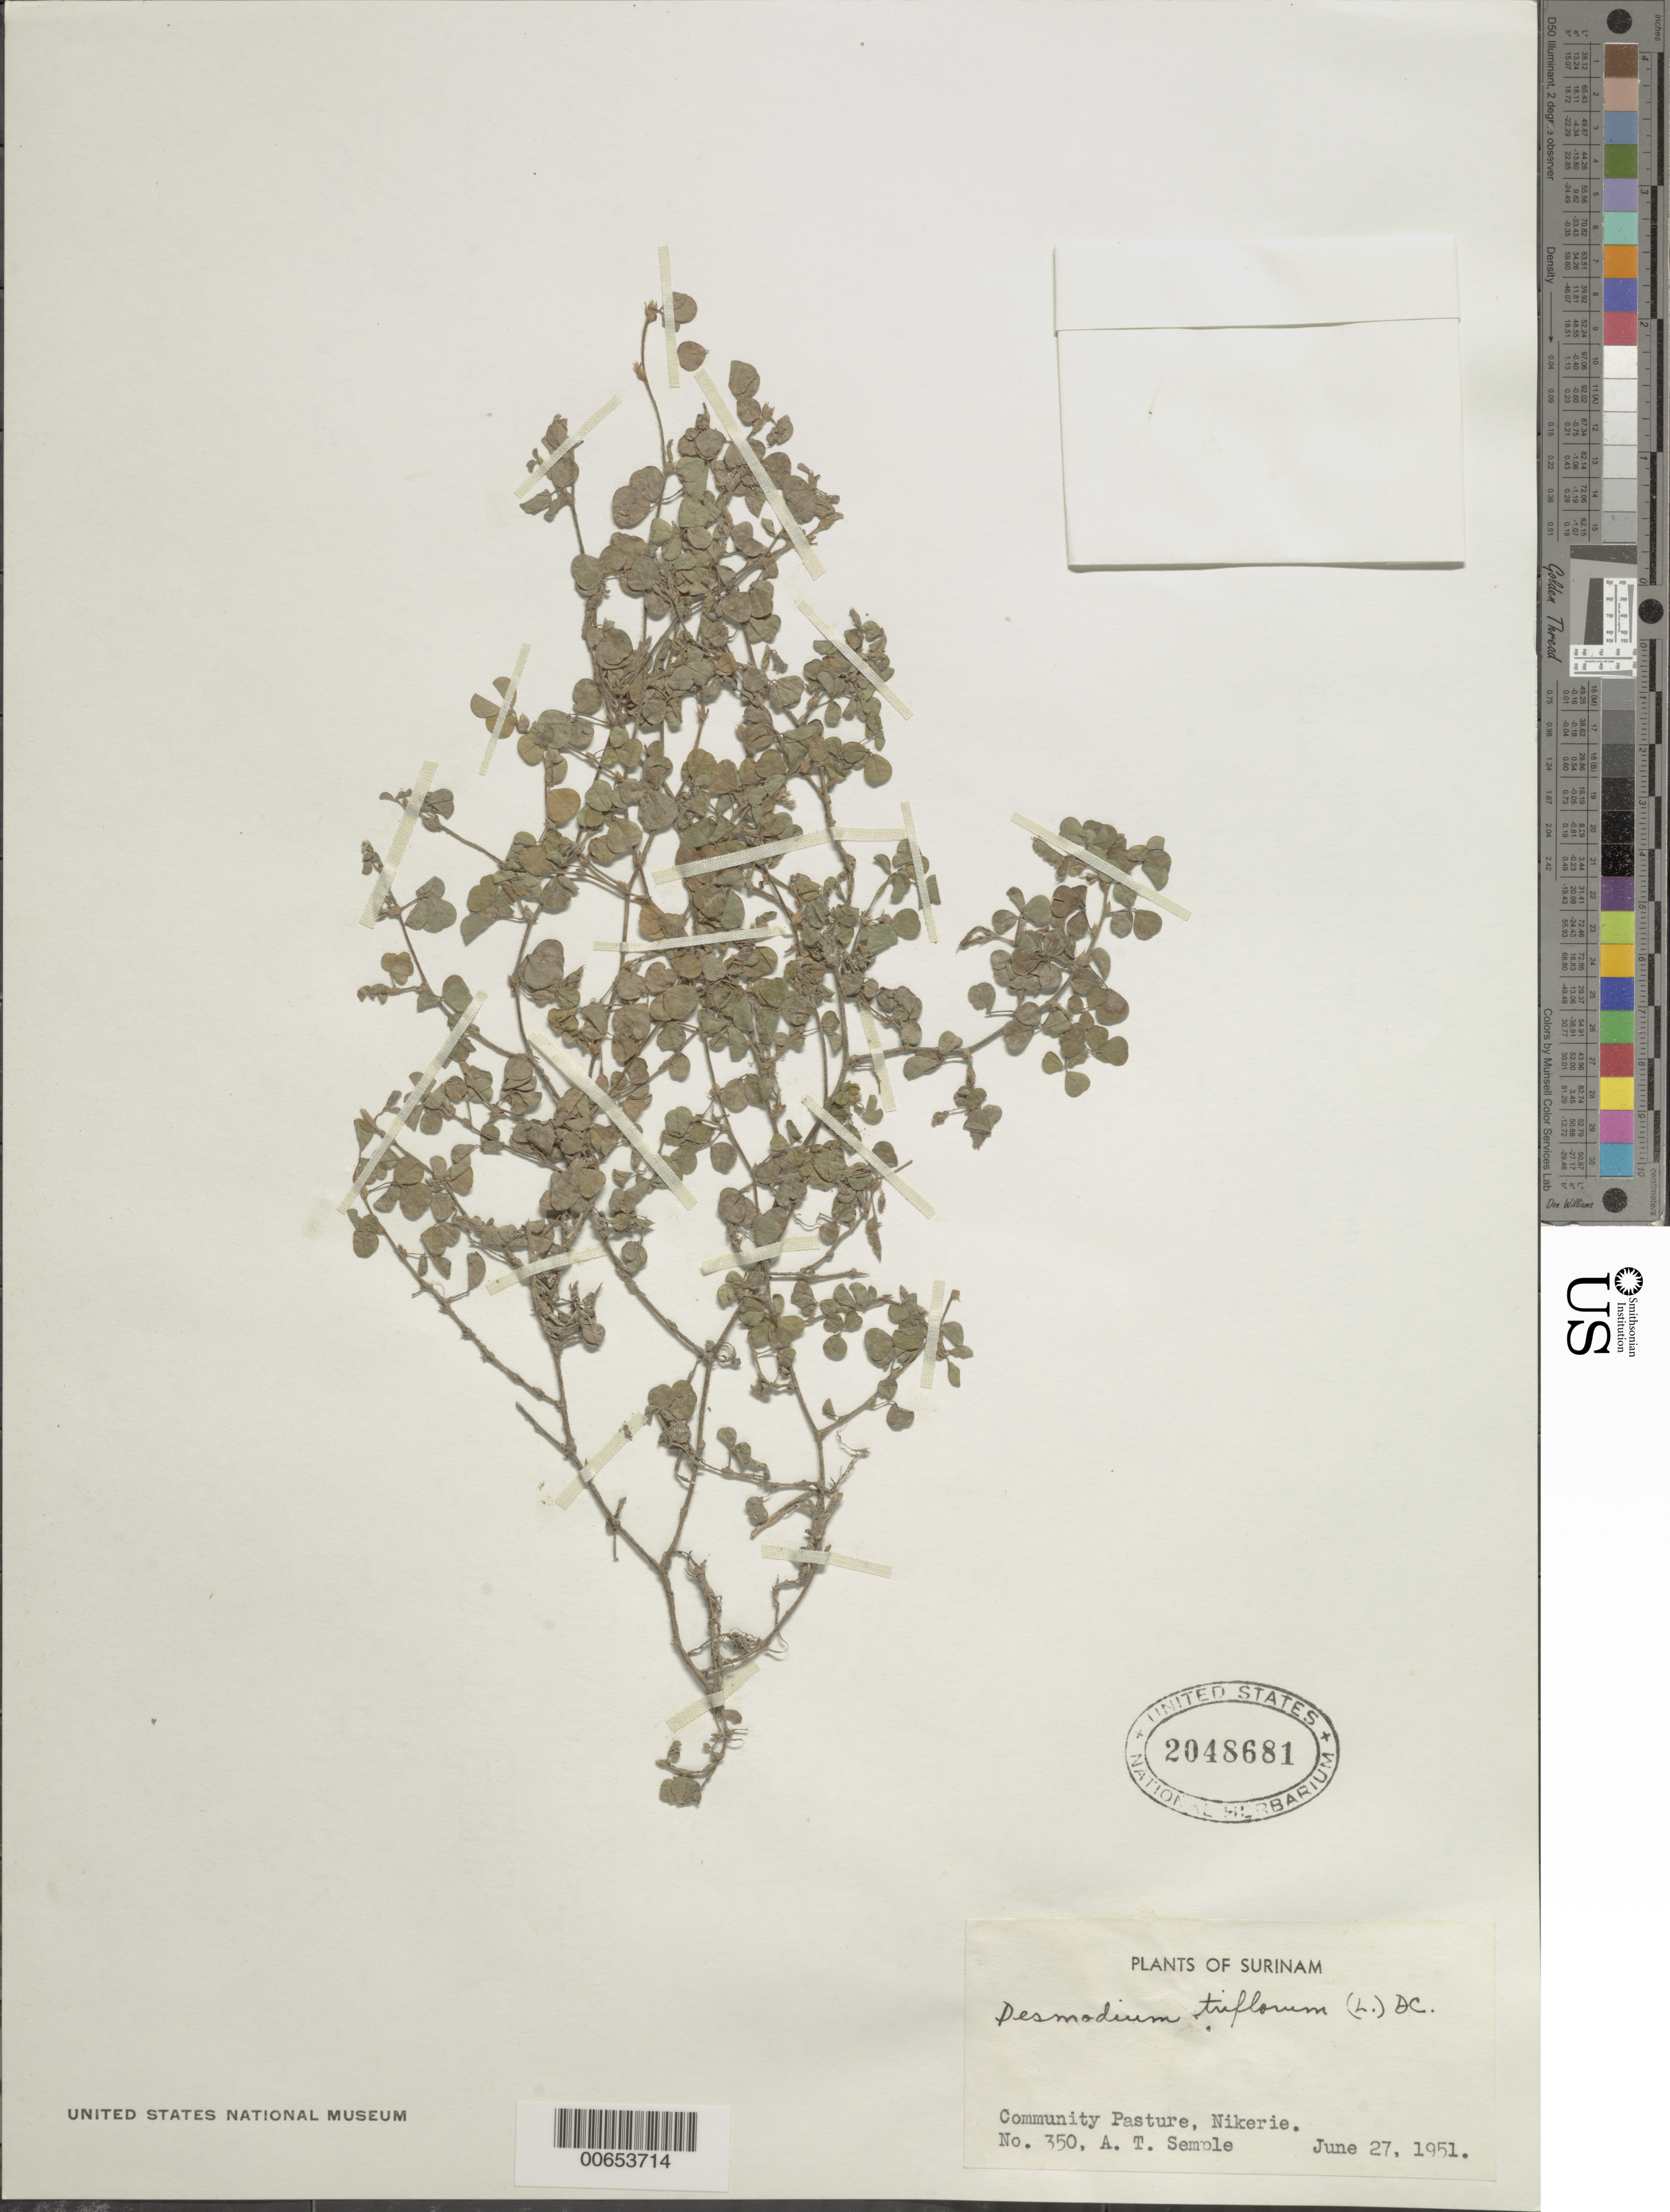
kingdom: Plantae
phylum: Tracheophyta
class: Magnoliopsida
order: Fabales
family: Fabaceae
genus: Grona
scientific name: Grona triflora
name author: (L.) H. Ohashi & K. Ohashi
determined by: Strong, Mark T., (BOT), Smithsonian Institution - National Museum of Natural History (UNITED STATES)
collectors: A. Semple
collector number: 350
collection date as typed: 27-Jun-51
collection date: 1951-06-27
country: Suriname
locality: Nickerie, Community Pasture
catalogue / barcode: US 2048681